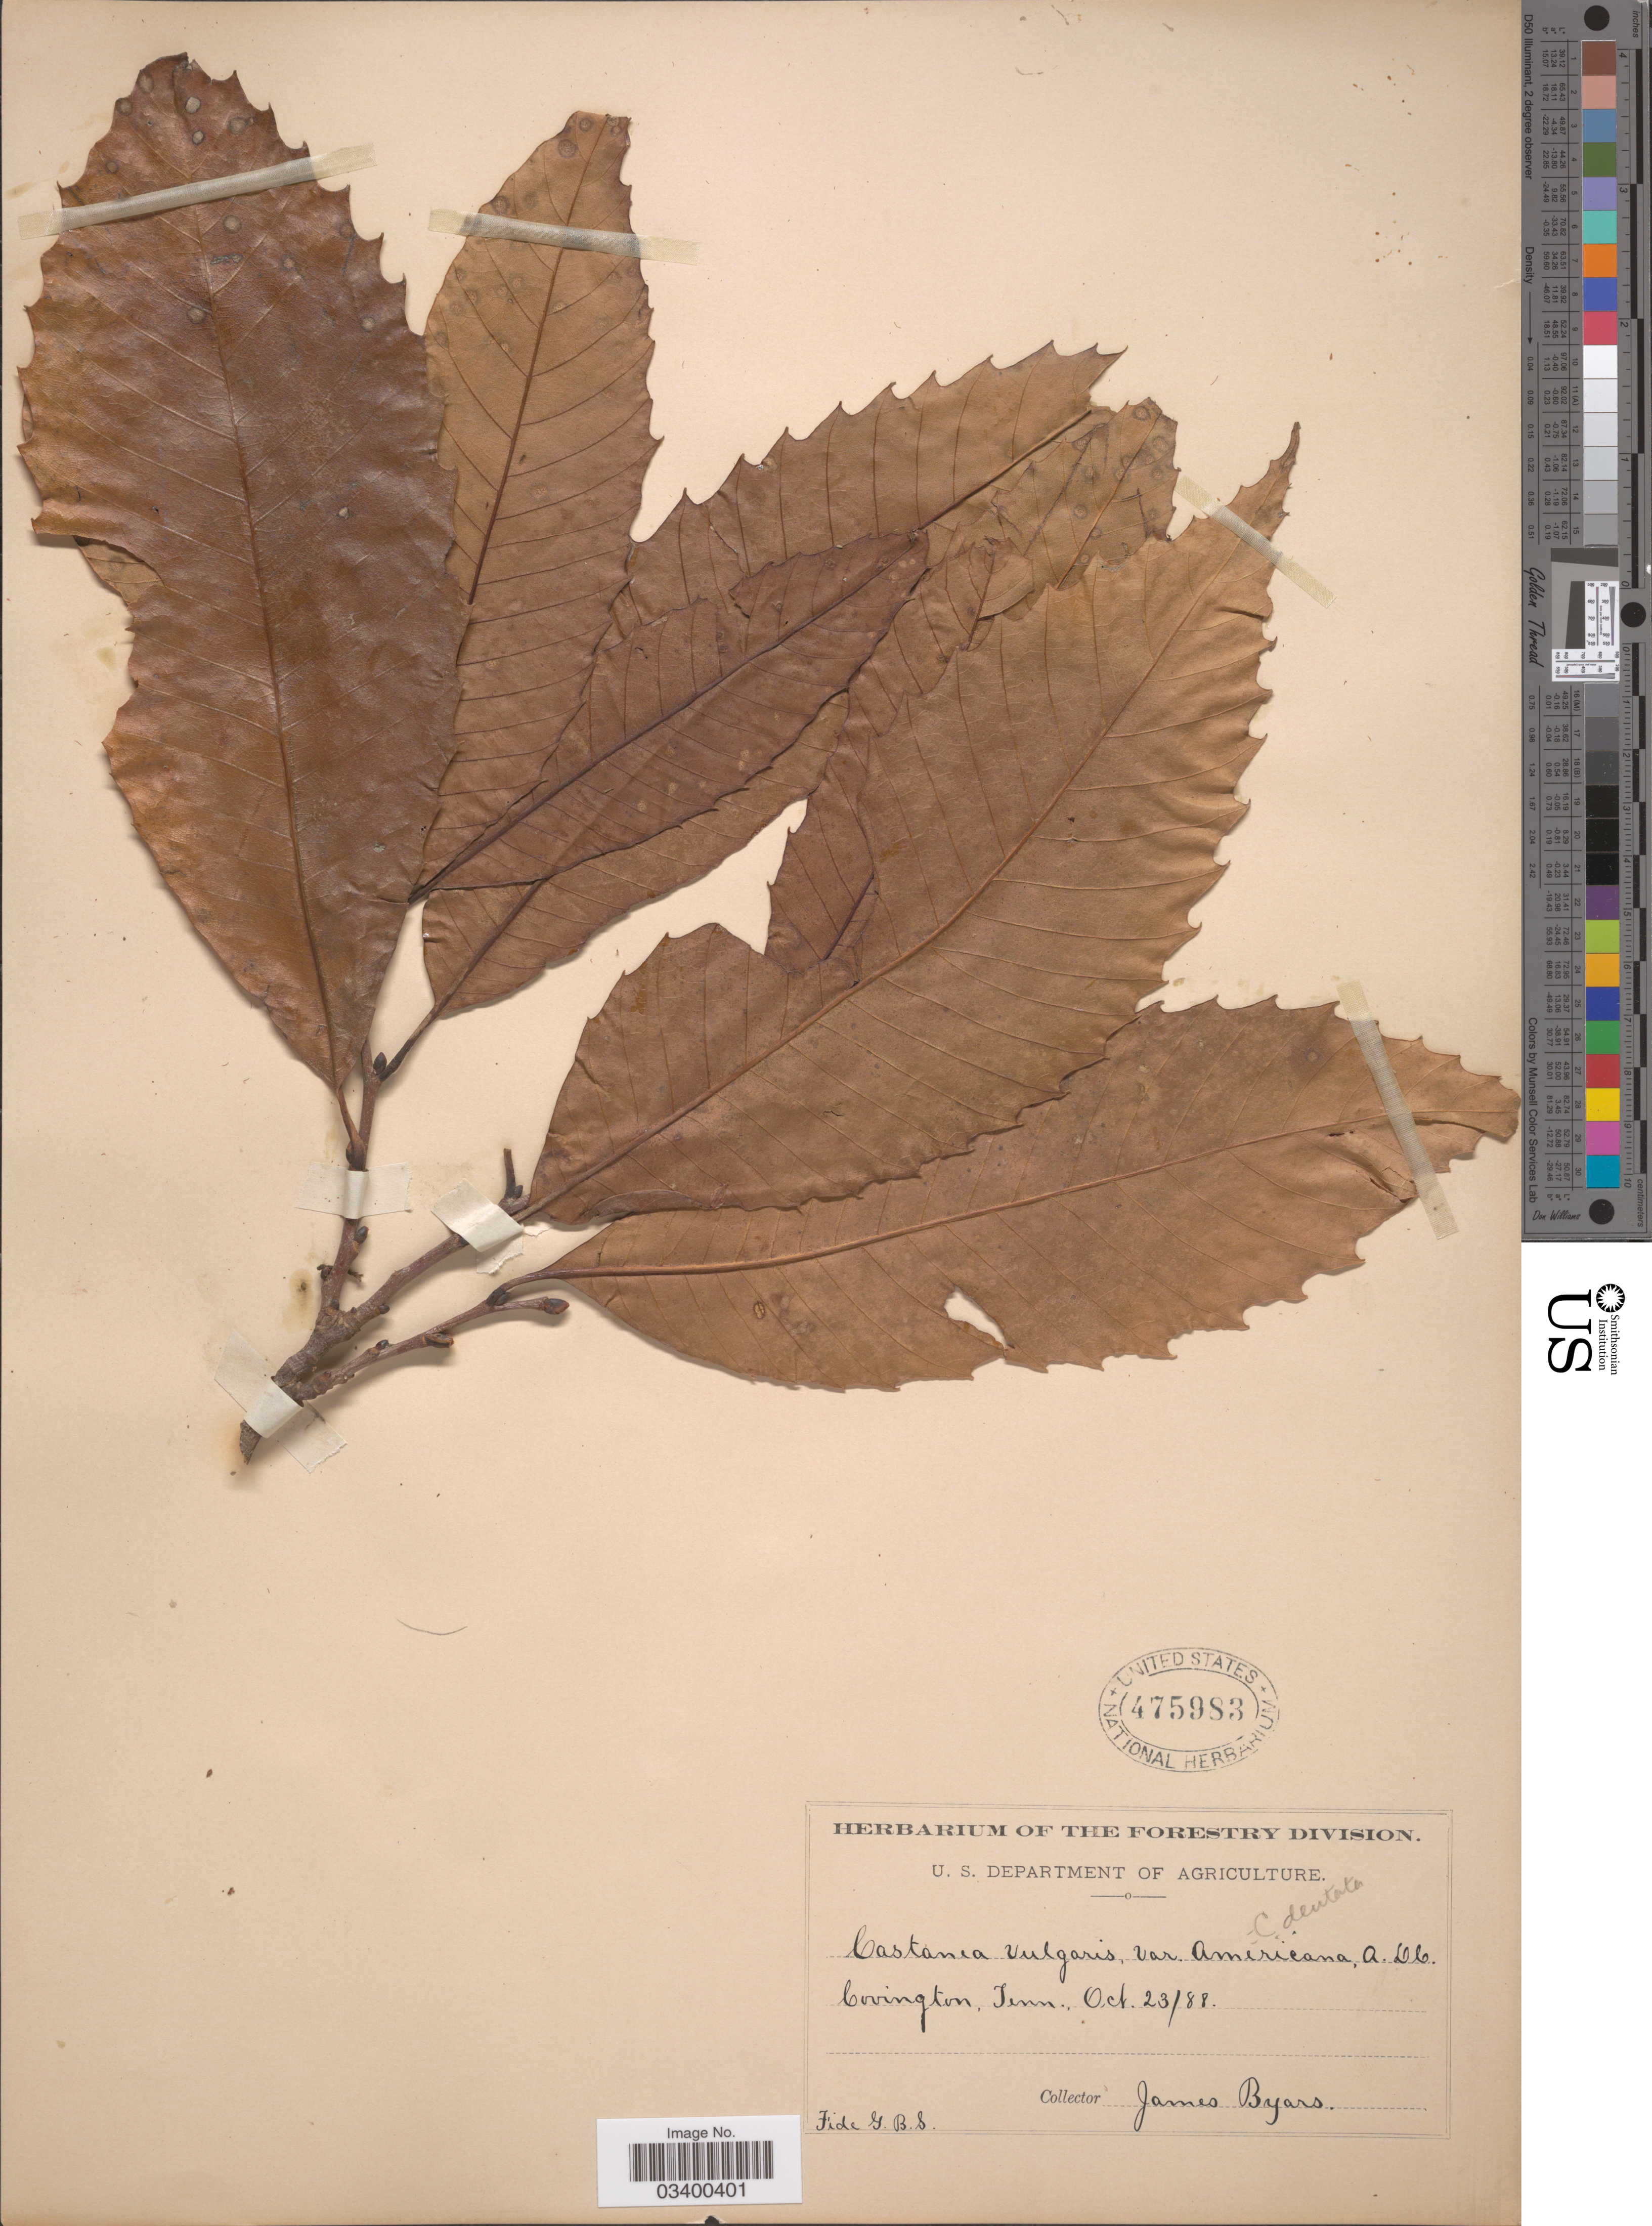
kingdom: Plantae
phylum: Tracheophyta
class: Magnoliopsida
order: Fagales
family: Fagaceae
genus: Castanea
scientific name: Castanea dentata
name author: (Marshall) Borkh.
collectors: J. Byars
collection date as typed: Transcribed d/m/y: 23/10/88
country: United States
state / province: Tennessee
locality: Covington.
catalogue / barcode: US 475983